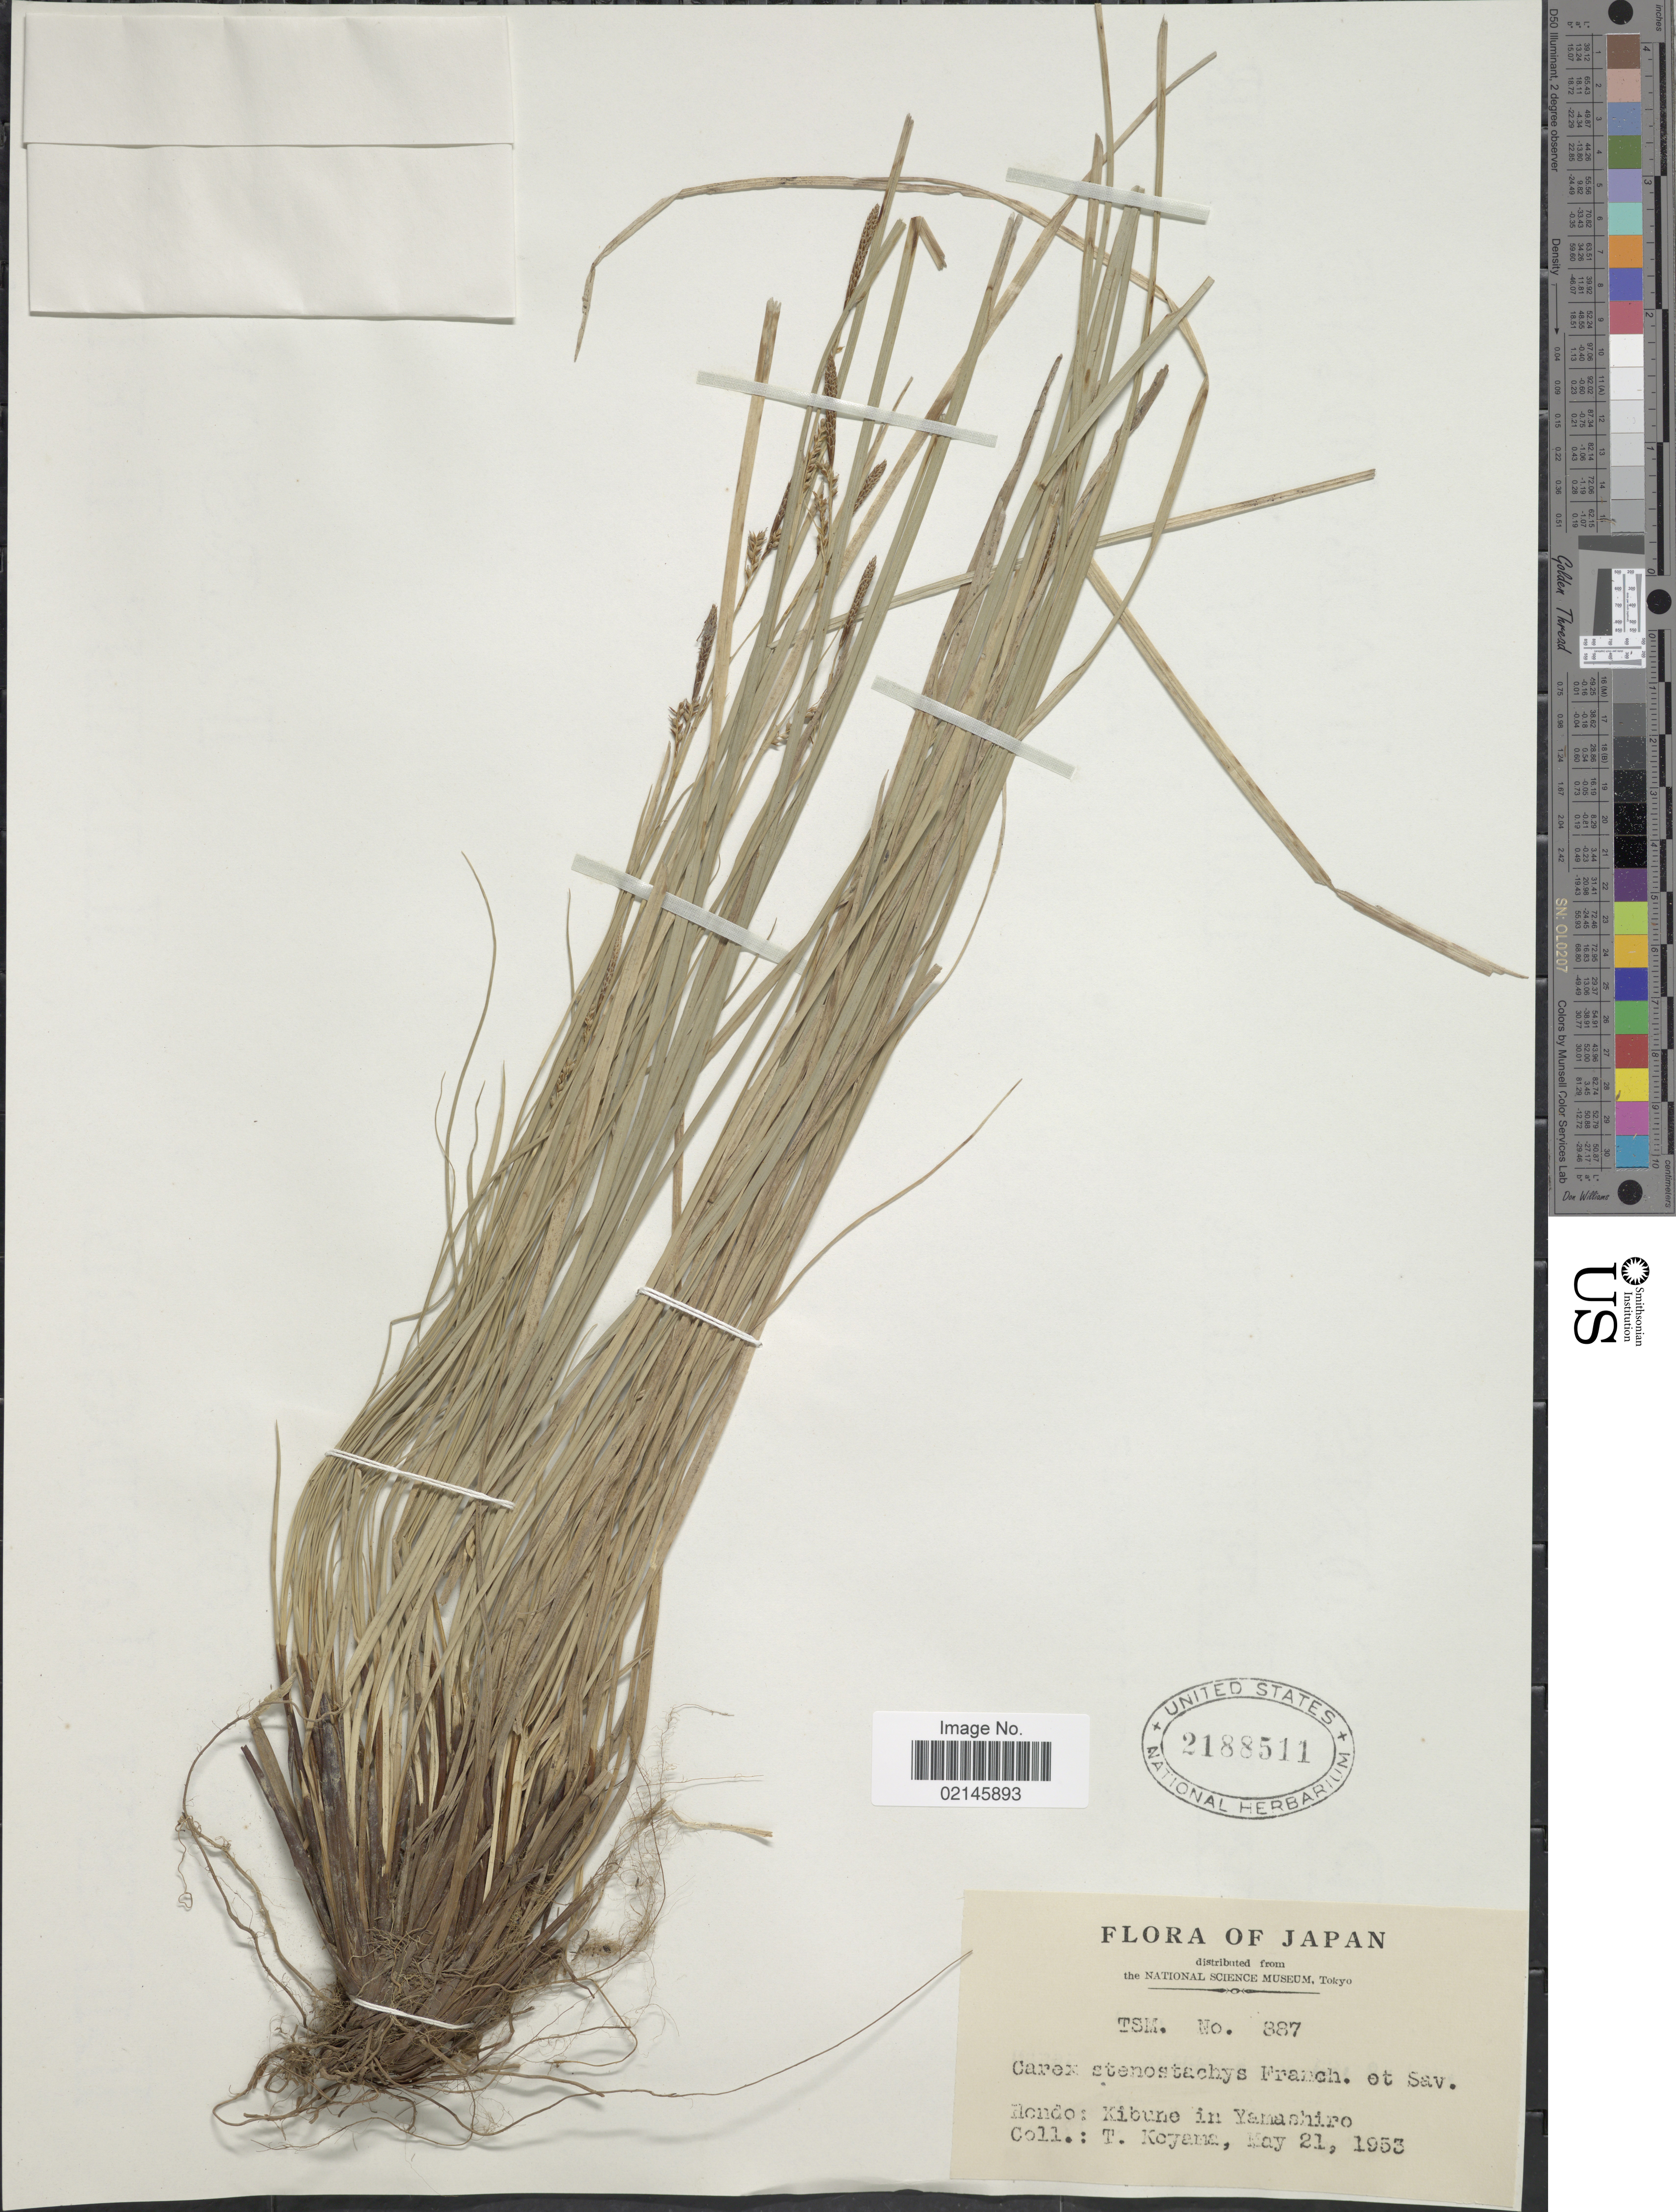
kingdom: Plantae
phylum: Tracheophyta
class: Liliopsida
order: Poales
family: Cyperaceae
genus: Carex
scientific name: Carex stenostachys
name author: Franch. & Sav.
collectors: T. Koyama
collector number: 387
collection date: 1953-05-21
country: Japan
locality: Hondo: Kibune in Yamashiro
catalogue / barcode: US 2188511